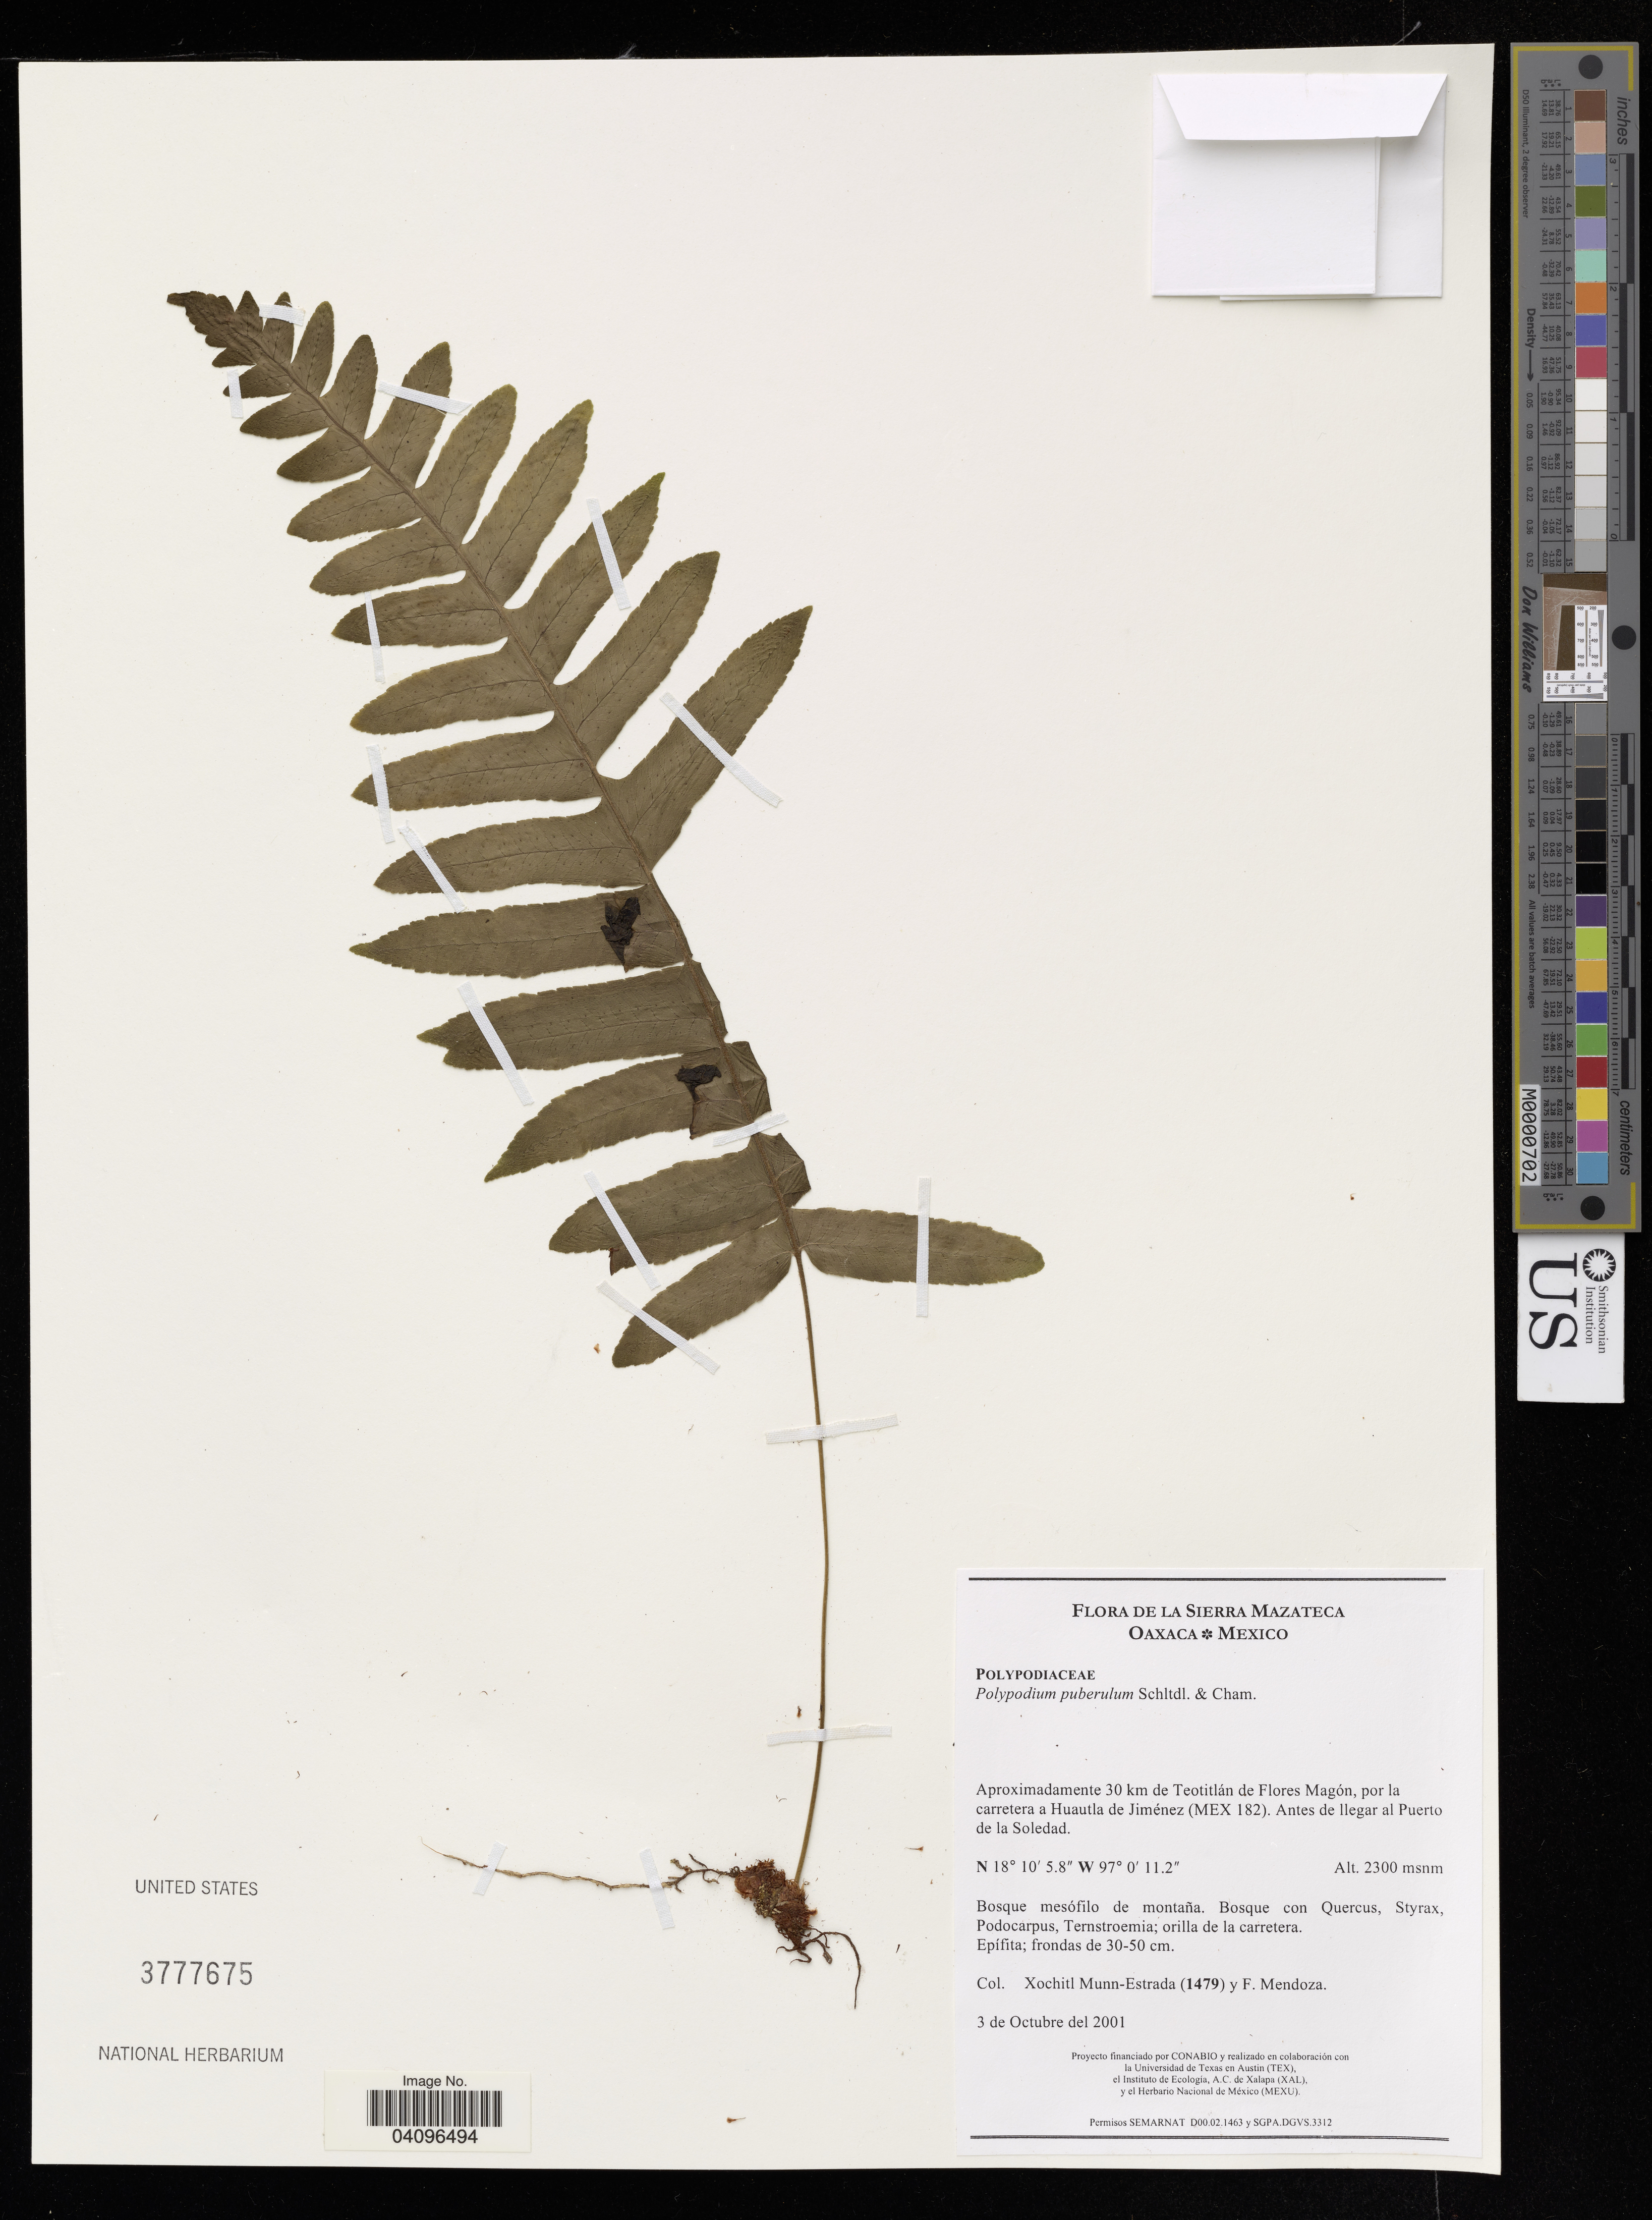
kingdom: Plantae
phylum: Tracheophyta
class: Polypodiopsida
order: Polypodiales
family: Polypodiaceae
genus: Polypodium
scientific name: Polypodium puberulum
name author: Schltdl. & Cham.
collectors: X. Munn-Estrada & F. Mendoza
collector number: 1479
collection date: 2001-10-03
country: Mexico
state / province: Oaxaca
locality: La Sierra Mazateca. Aproximadamente 30 km de Teotitlán de Flores Magón, por la carretera a Huautla de Jiménez (MEX 182). Antes de llegar al Puerto de la Soledad.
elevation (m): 2300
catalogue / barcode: US 3777675